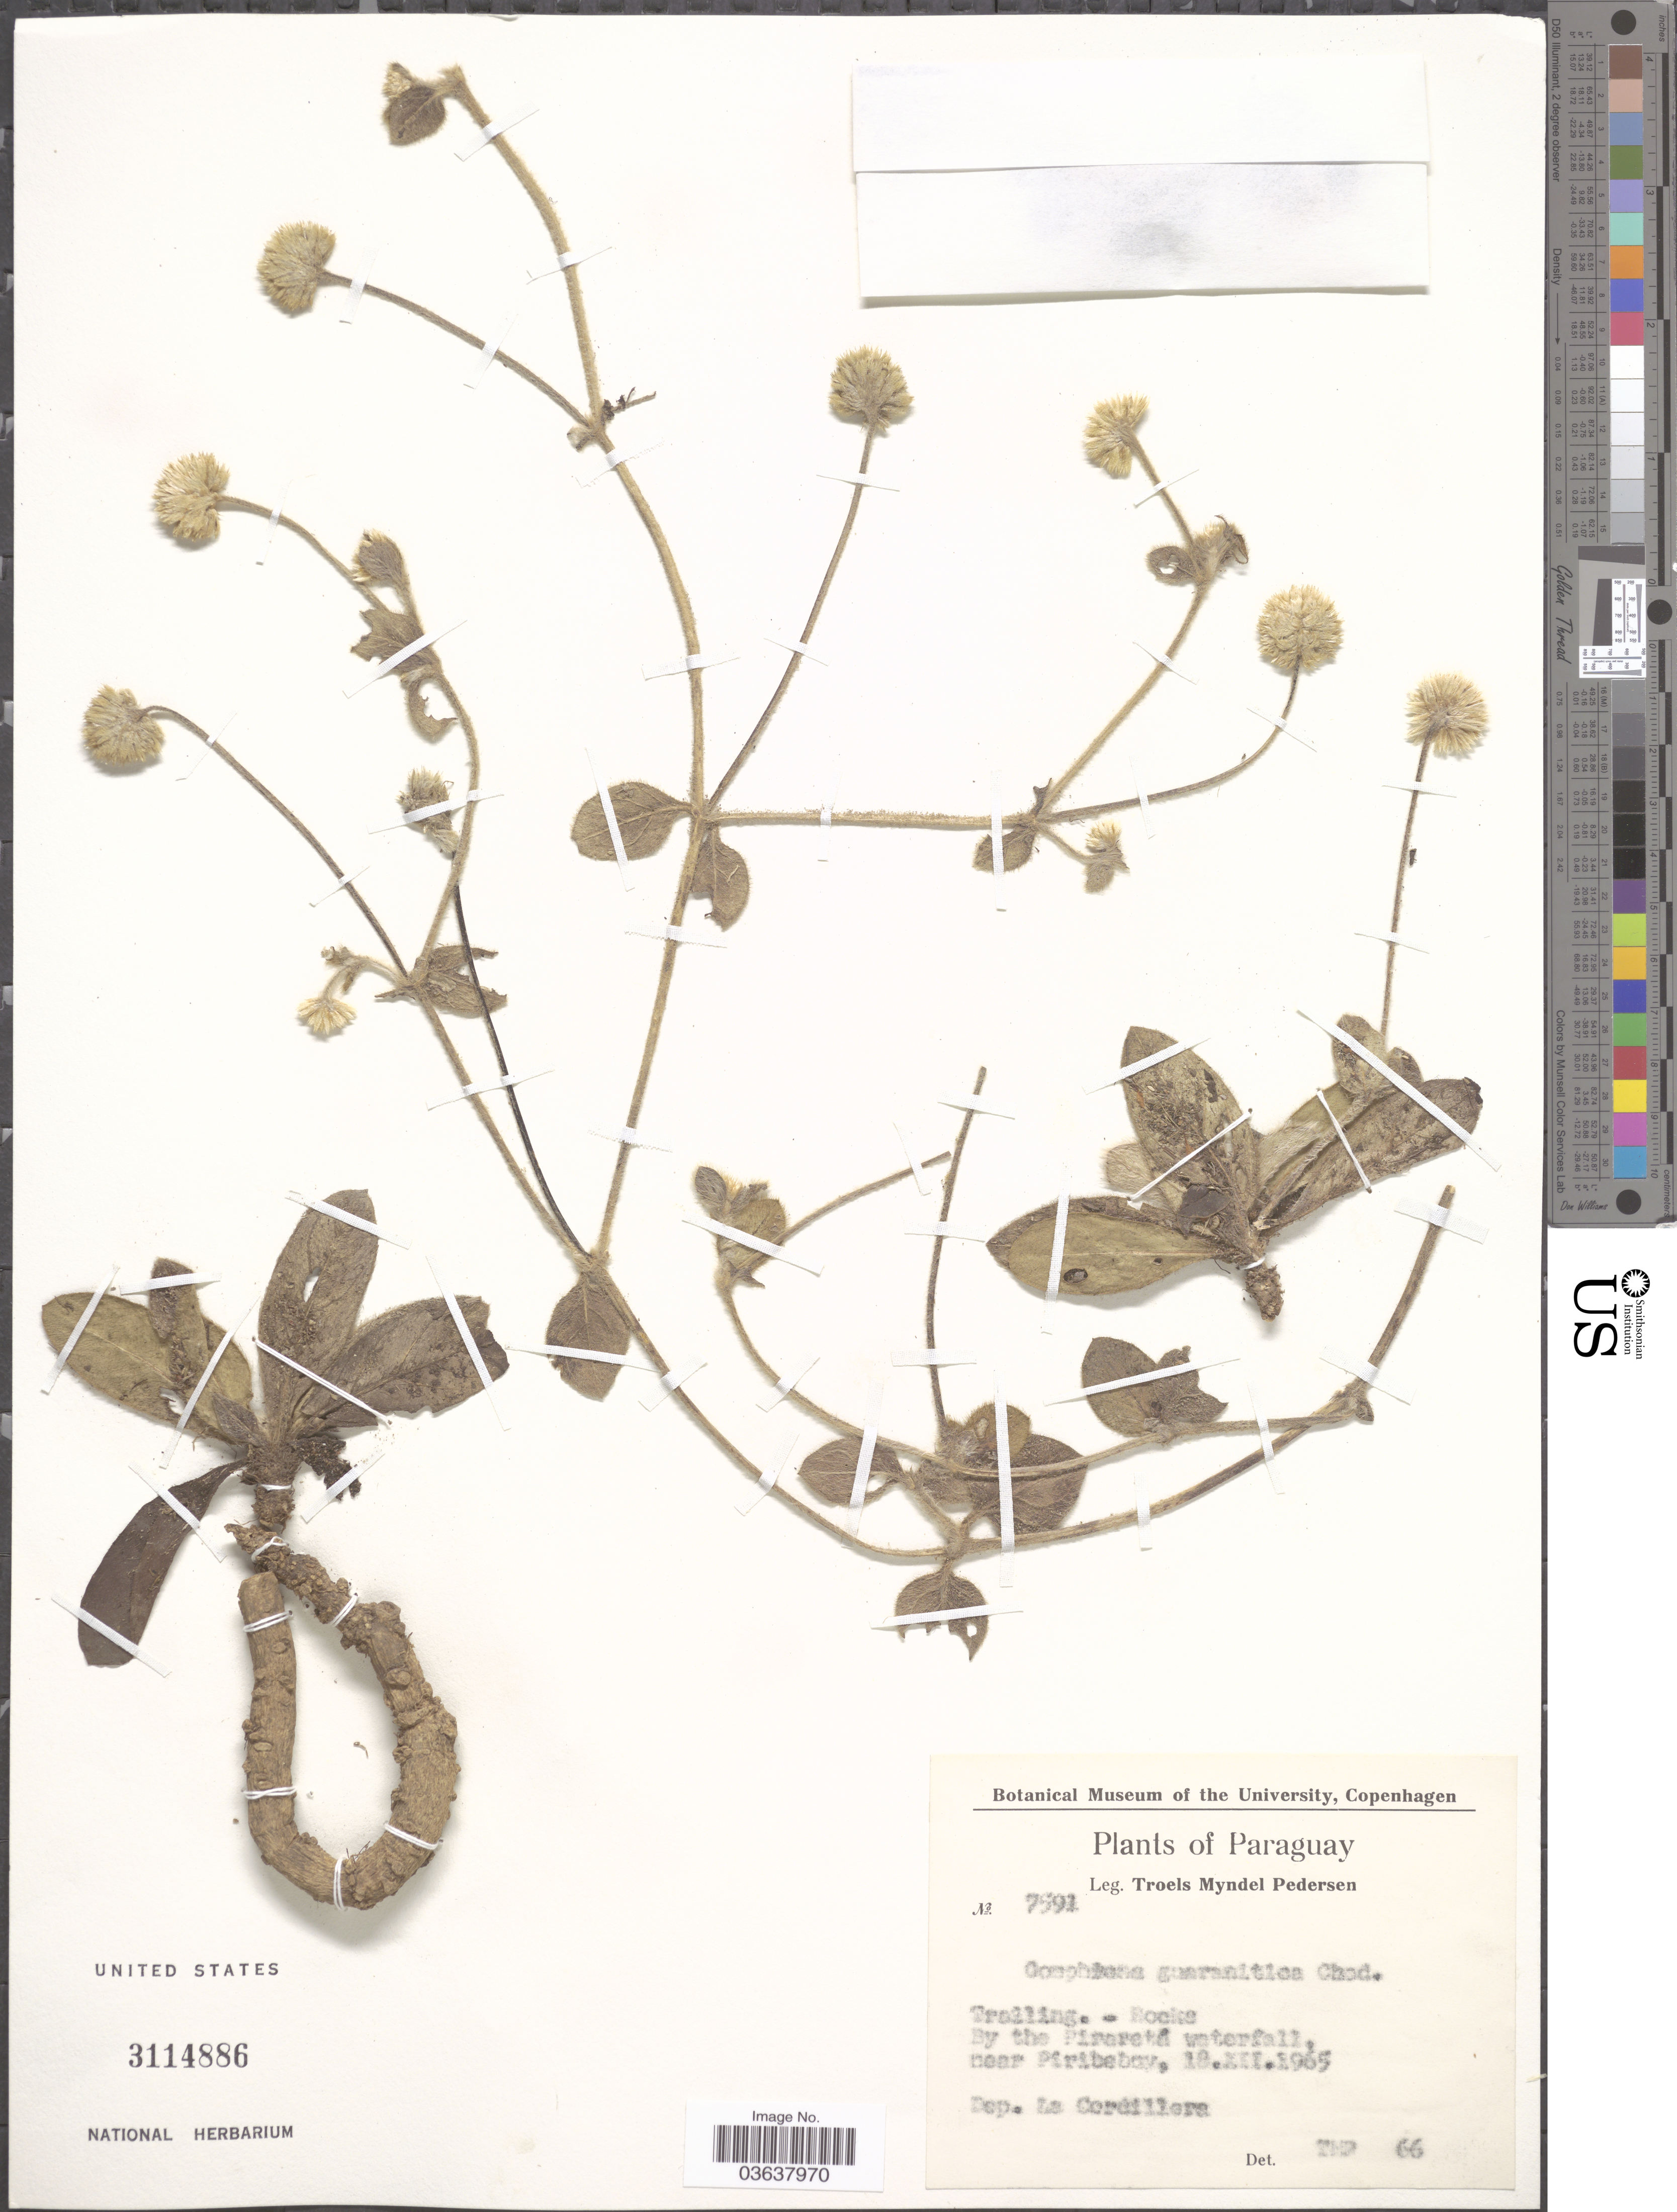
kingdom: Plantae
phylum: Tracheophyta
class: Magnoliopsida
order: Caryophyllales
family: Amaranthaceae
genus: Gomphrena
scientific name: Gomphrena guaranitica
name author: Chodat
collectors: T. Pederson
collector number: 7591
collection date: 1965-12-18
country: Paraguay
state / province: Cordillera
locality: By the Pirareta waterfall, near Piribebuy.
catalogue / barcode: US 3114886